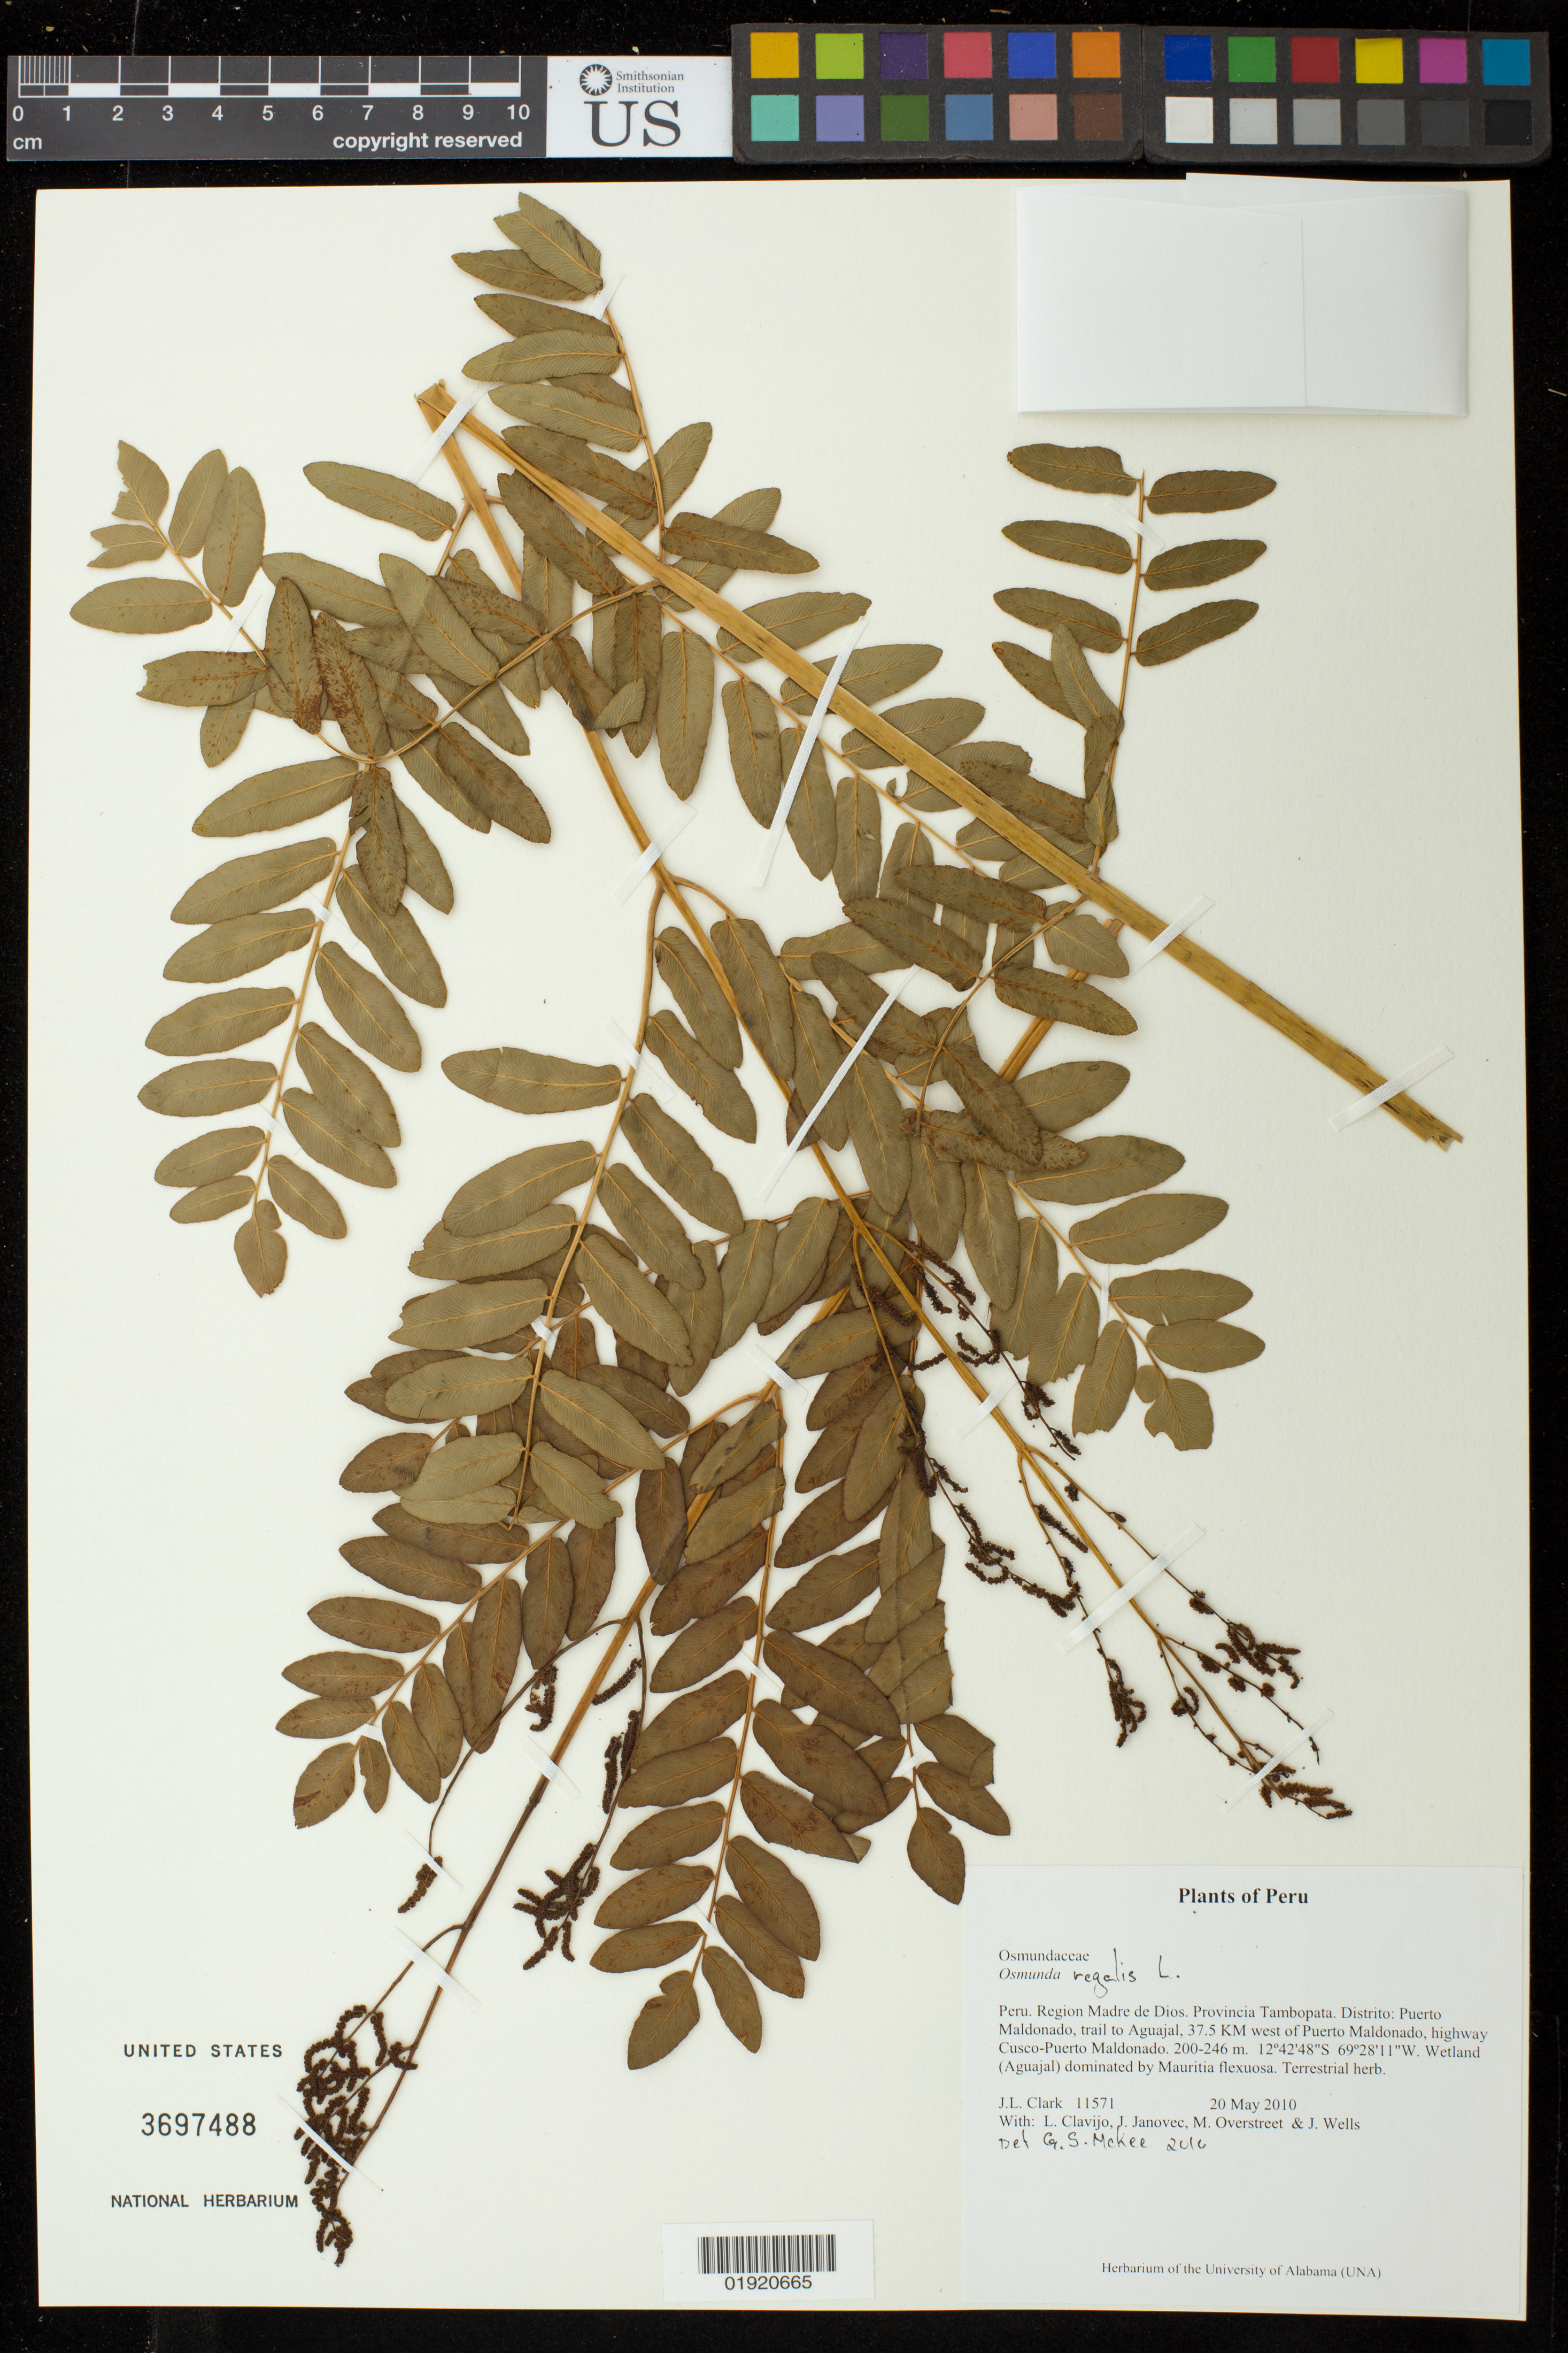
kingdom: Plantae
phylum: Tracheophyta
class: Polypodiopsida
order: Osmundales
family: Osmundaceae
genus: Osmunda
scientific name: Osmunda regalis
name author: L.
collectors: J. L. Clark, L. Clavijo, J. Janovec, M. Overstreet & J. Wells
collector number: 11571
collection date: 2010-05-20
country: Peru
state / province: Madre de Dios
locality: Peru. Region Madre de Dios. Provincia Tambopata. Distrito: Puerto Maldonado, trail to Aguajal, 37.5 KM west of Puerto Maldonado, highway Cusco-Puerto Maldonado.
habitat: Wetland (Aguajal) dominated by Mauritia flexuosa.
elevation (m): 200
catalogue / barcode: US 3697488